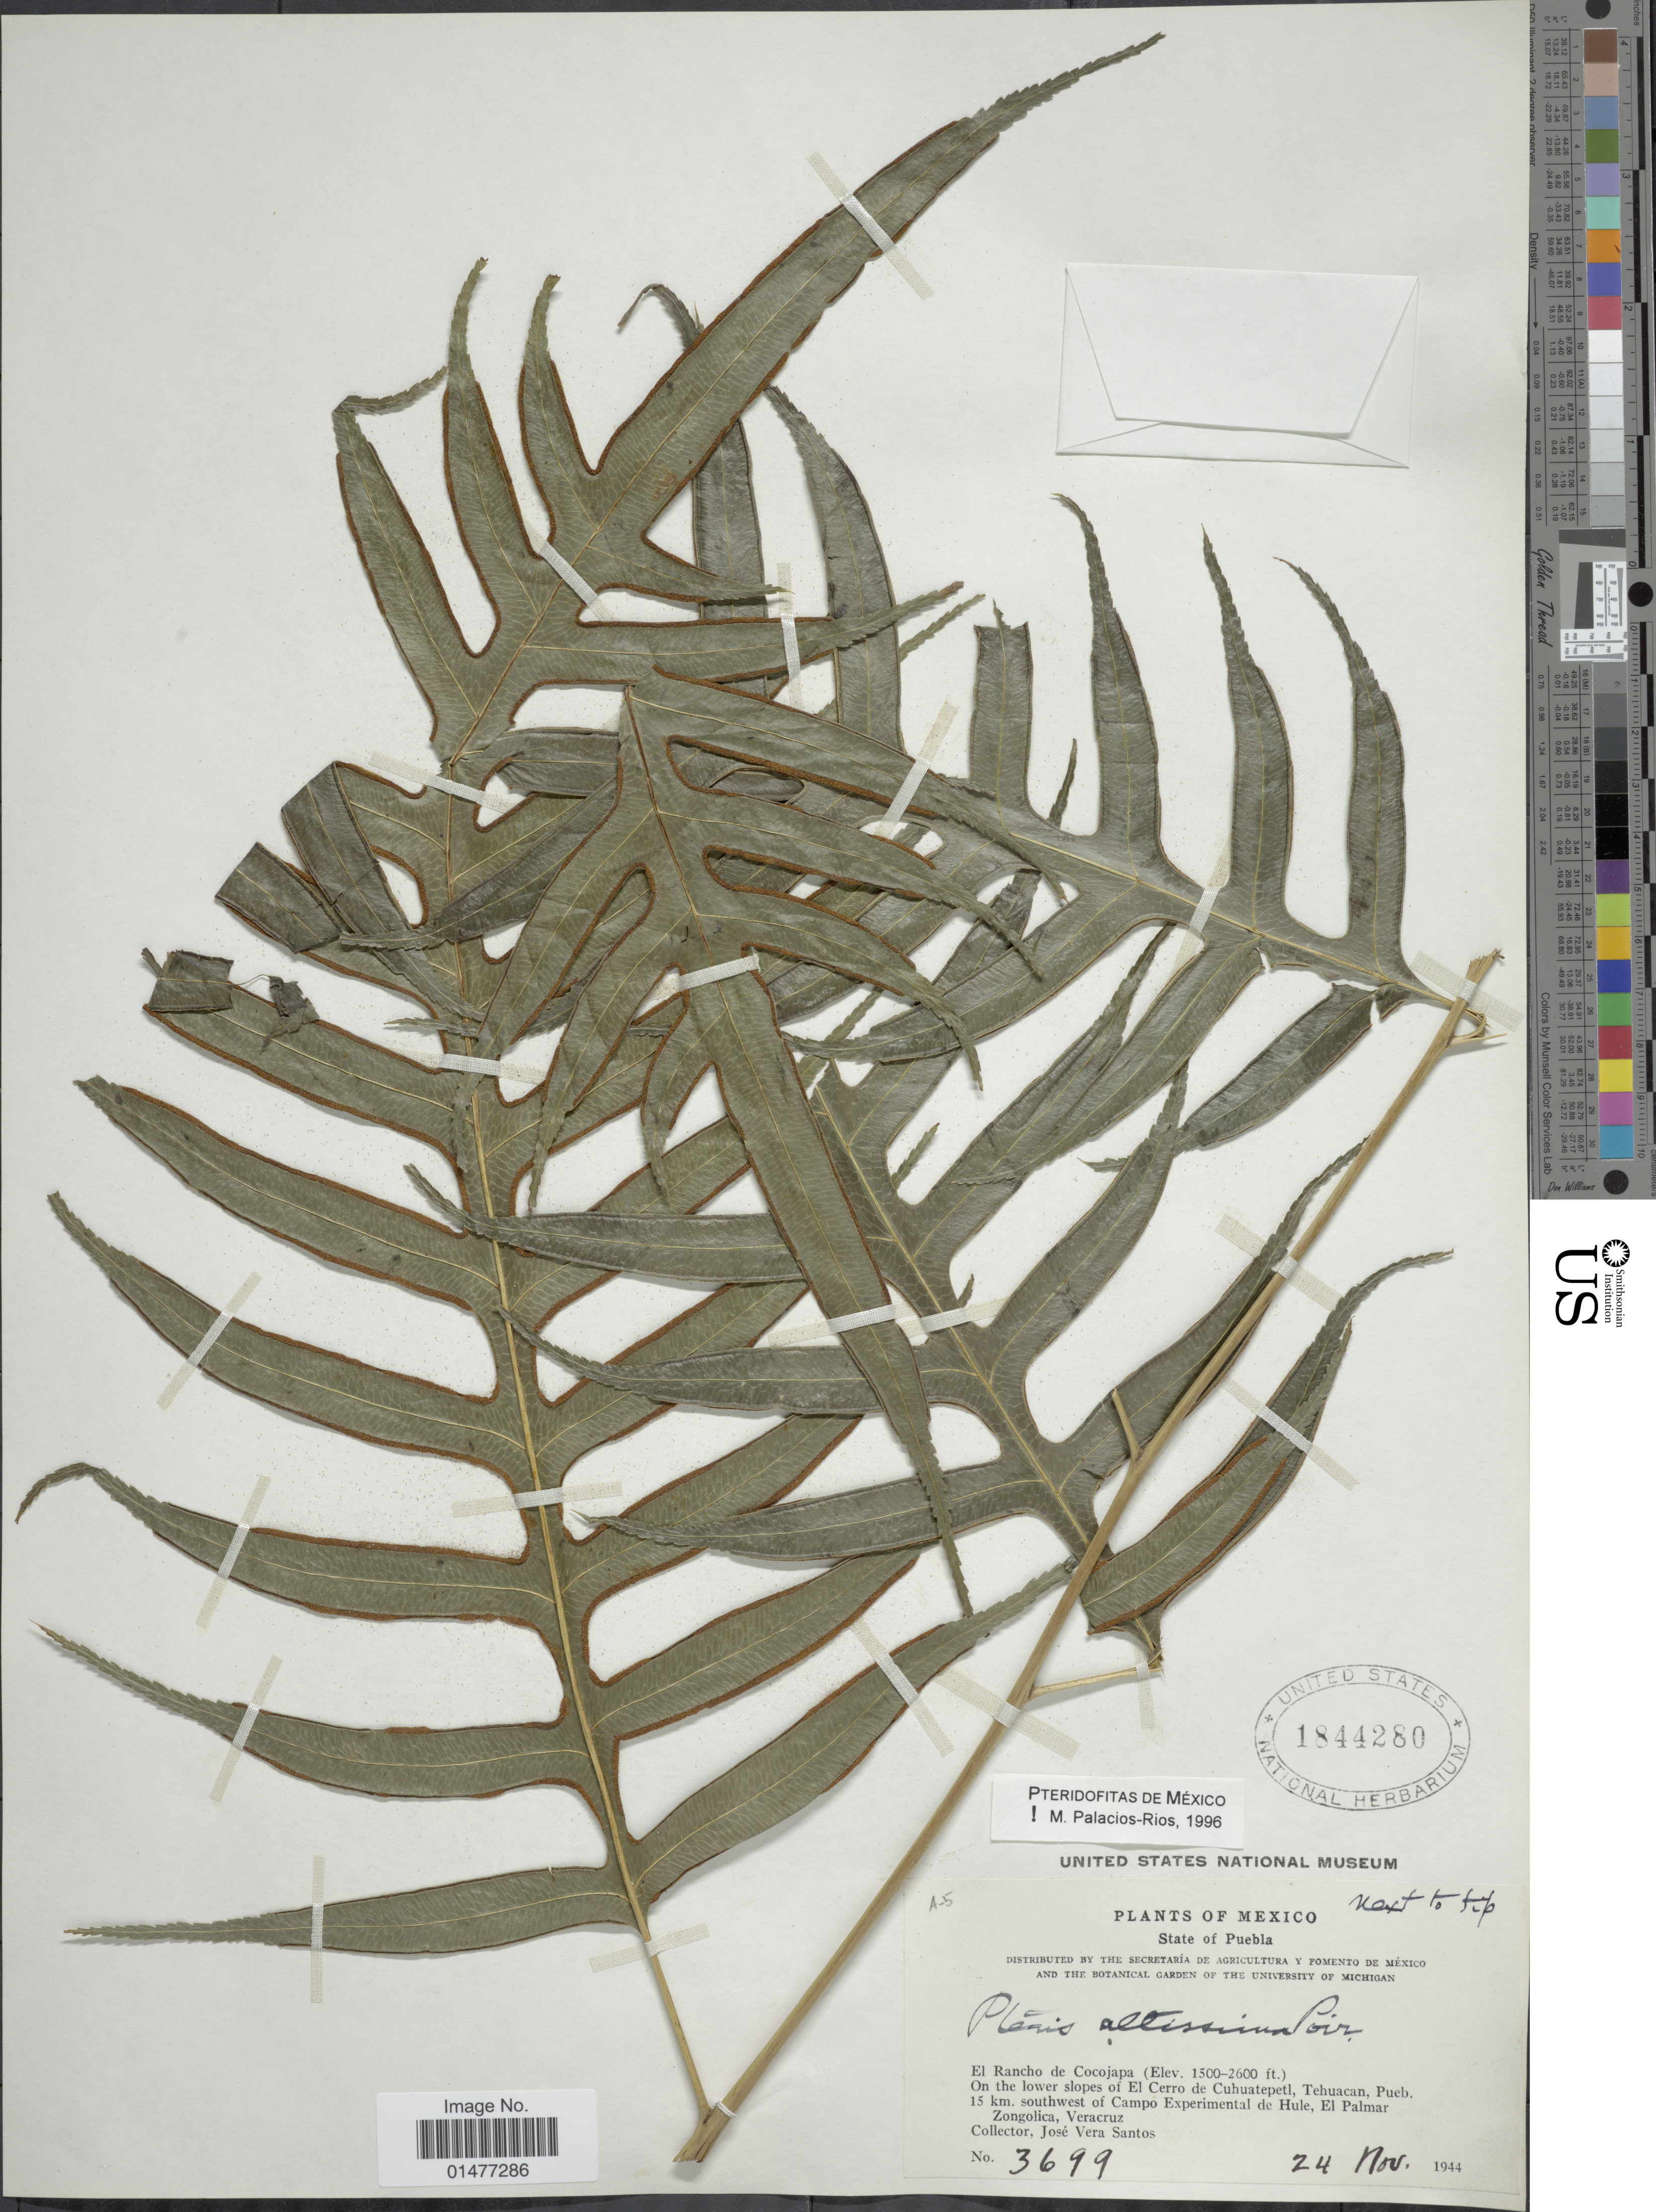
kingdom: Plantae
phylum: Tracheophyta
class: Polypodiopsida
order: Polypodiales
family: Pteridaceae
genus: Pteris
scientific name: Pteris altissima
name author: Poir.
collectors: J. V. Santos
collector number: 3699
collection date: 1944-11-24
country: Mexico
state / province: Puebla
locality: Plants of Mexico, El Rancho de Cocojapa, on the lower slopes of El Cerro de Cuhuatepetl, Tehuacan, Pueb. 15 km. southwest of Campo Experimental de Hule, El Palmar Zongolica, Veracruz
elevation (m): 457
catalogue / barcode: US 1844280